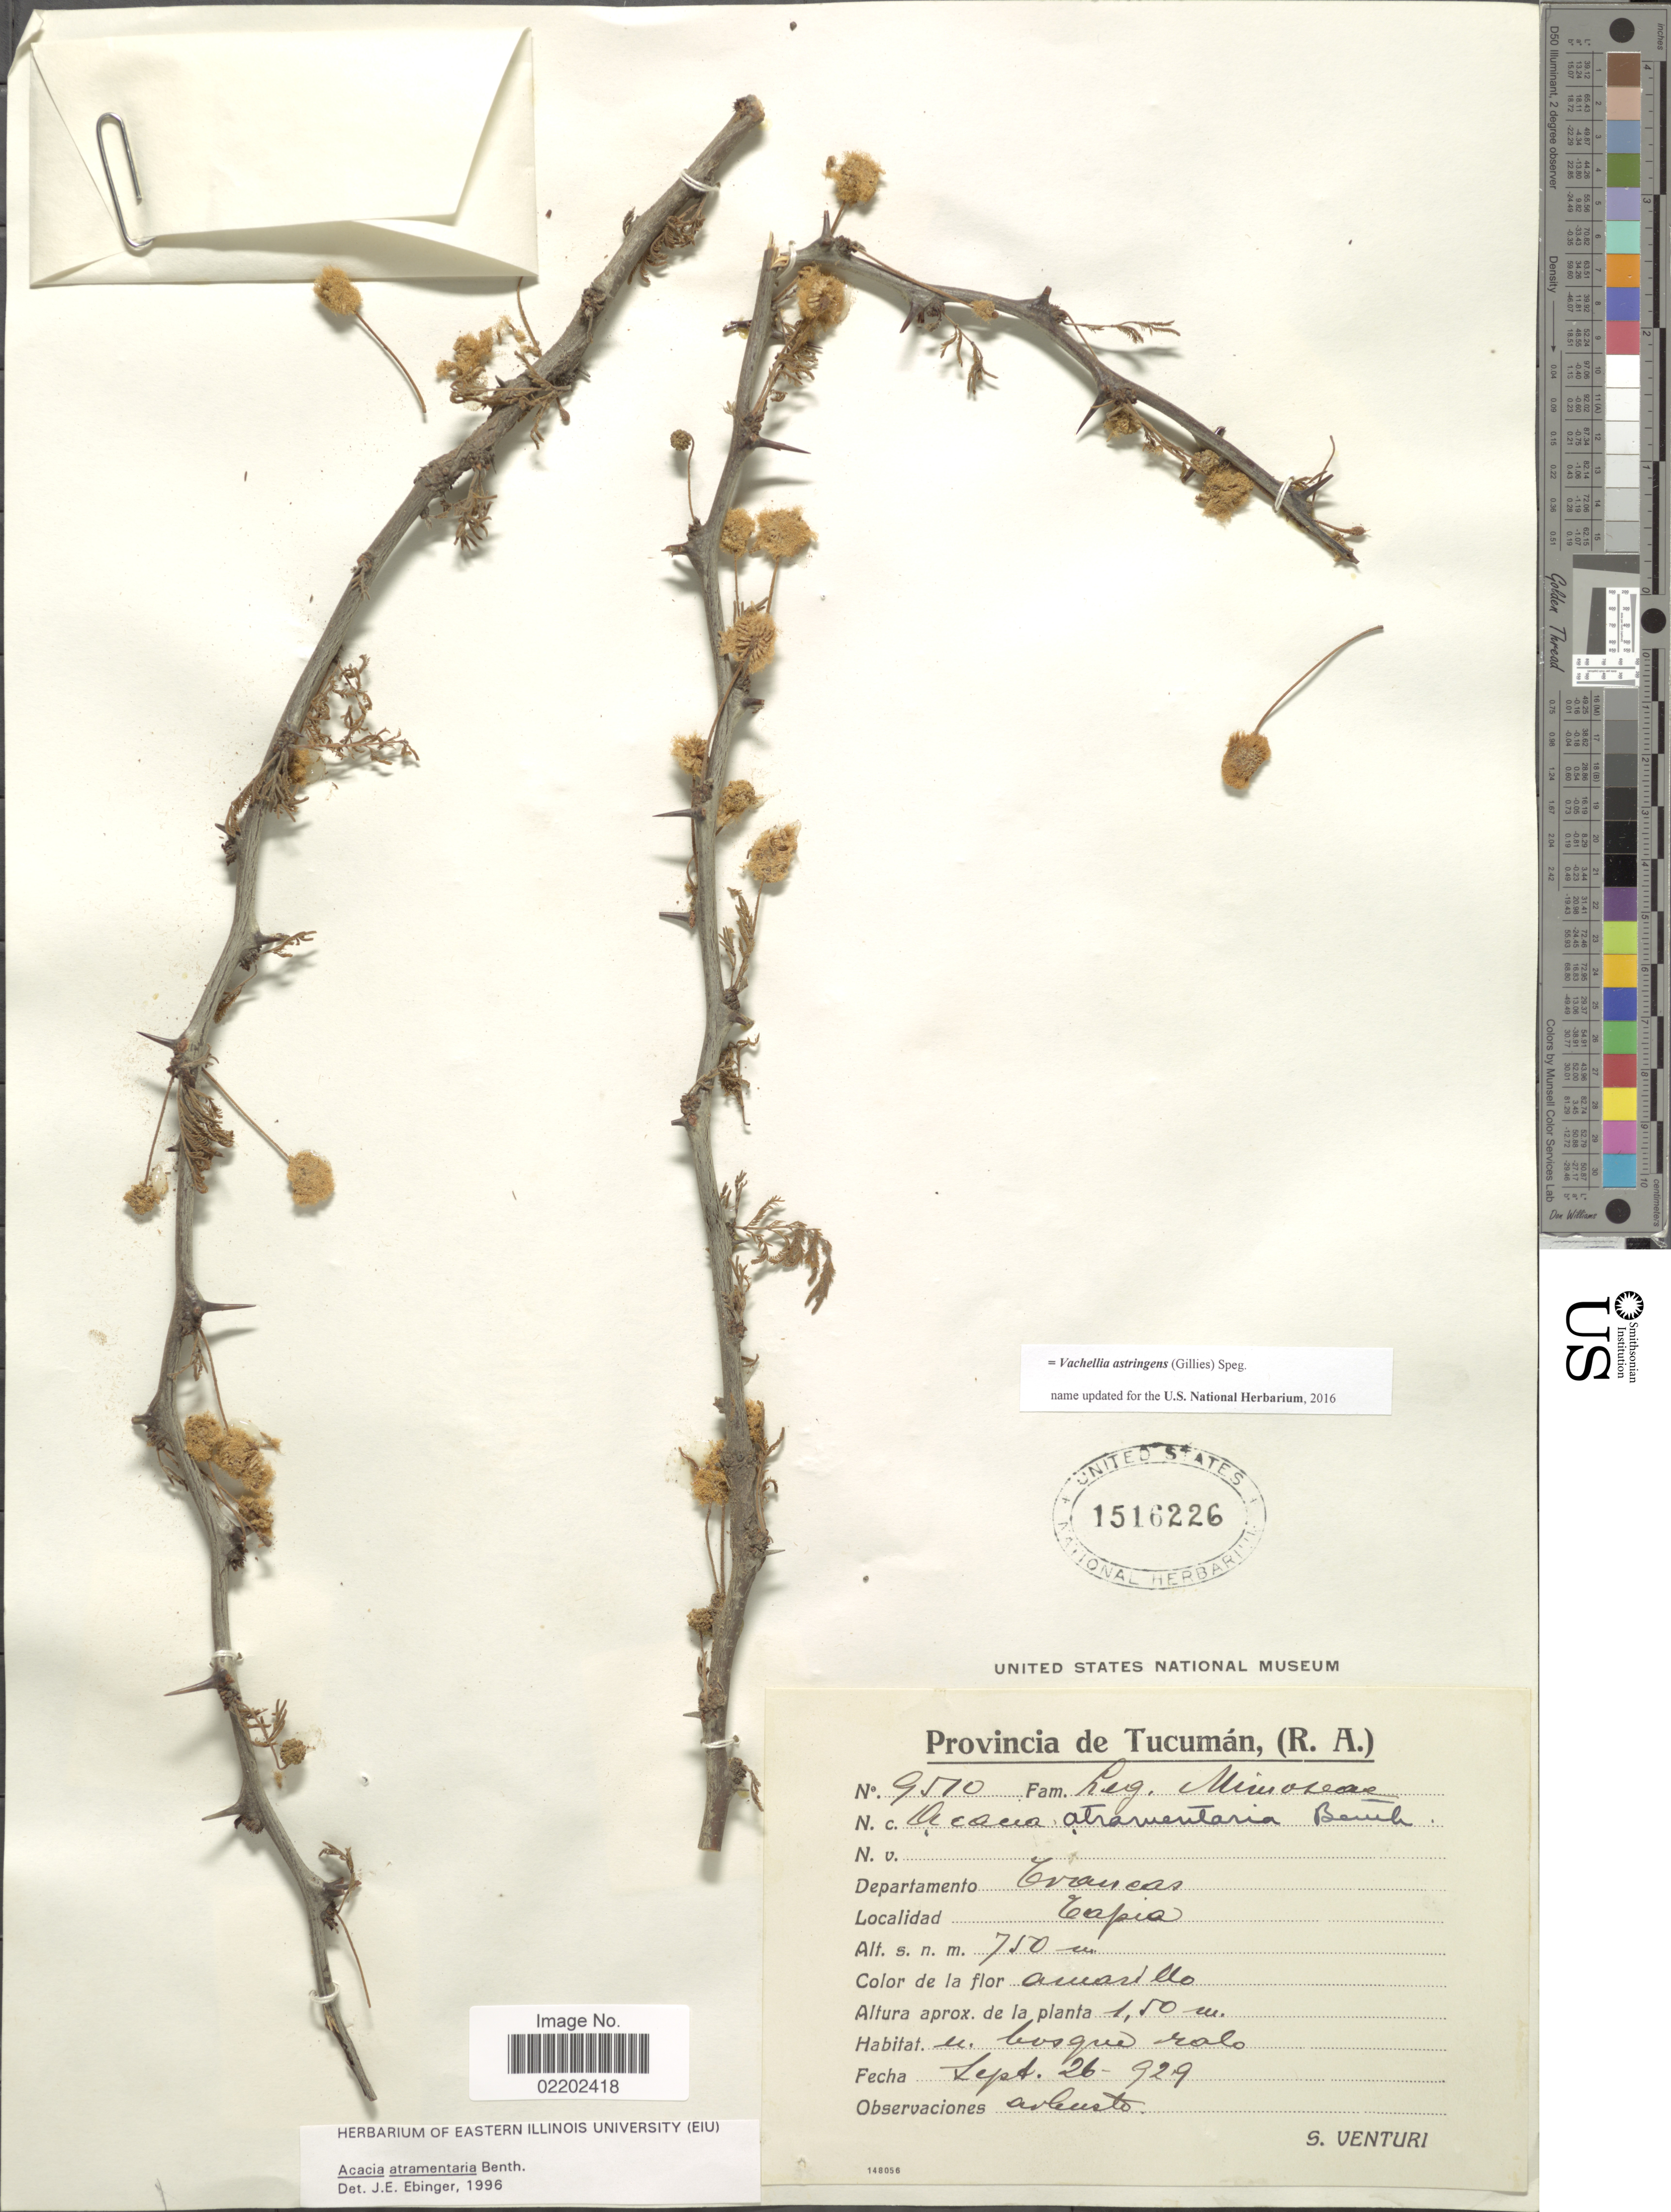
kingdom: Plantae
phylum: Tracheophyta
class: Magnoliopsida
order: Fabales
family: Fabaceae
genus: Vachellia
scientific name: Vachellia astringens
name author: (Gillies ex Hook. & Arn.) Speg.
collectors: S. Venturi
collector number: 9510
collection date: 1929-09-26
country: Argentina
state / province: Tucuman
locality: (R.A.) Departamento Trancas, Tapia, en bosque ralo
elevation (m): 750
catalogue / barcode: US 1516226